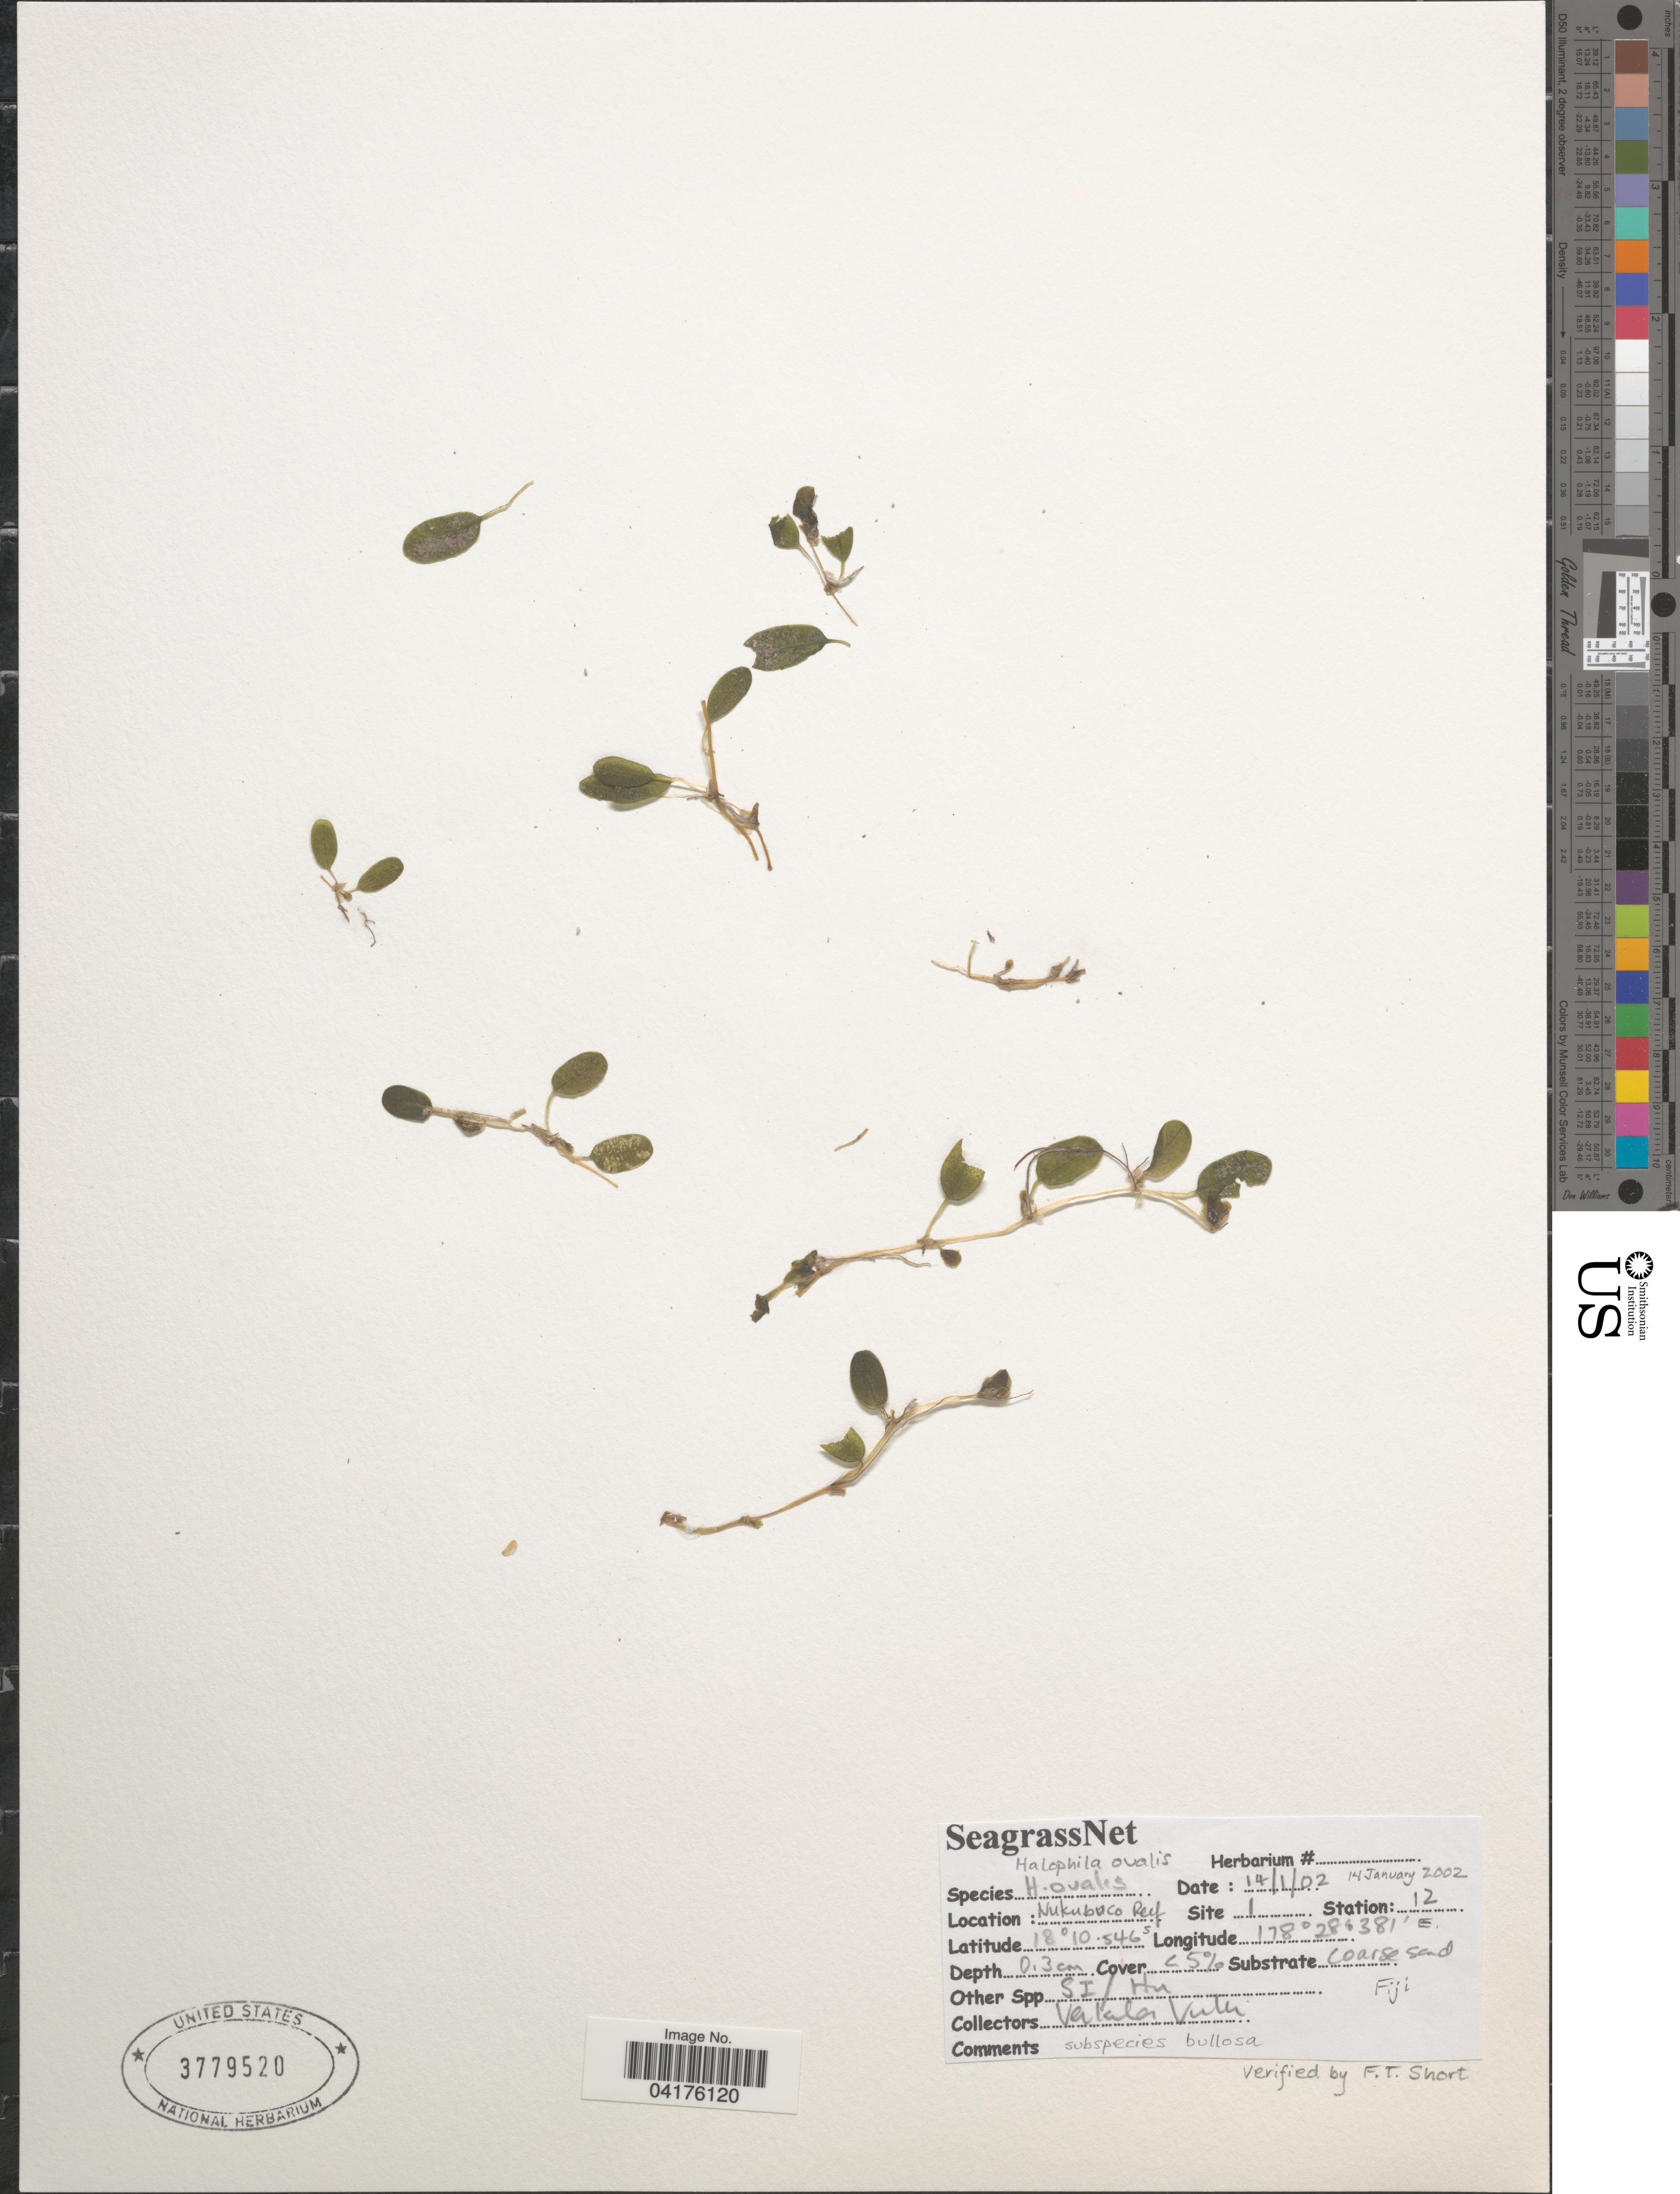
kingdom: Plantae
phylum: Tracheophyta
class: Liliopsida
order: Alismatales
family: Hydrocharitaceae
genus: Halophila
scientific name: Halophila ovalis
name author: (R. Br.) Hook. f.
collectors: V. Vuki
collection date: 2002-01-14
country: Fiji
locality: Nukubuco Reef. Site 1. Station: 12.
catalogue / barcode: US 3779520